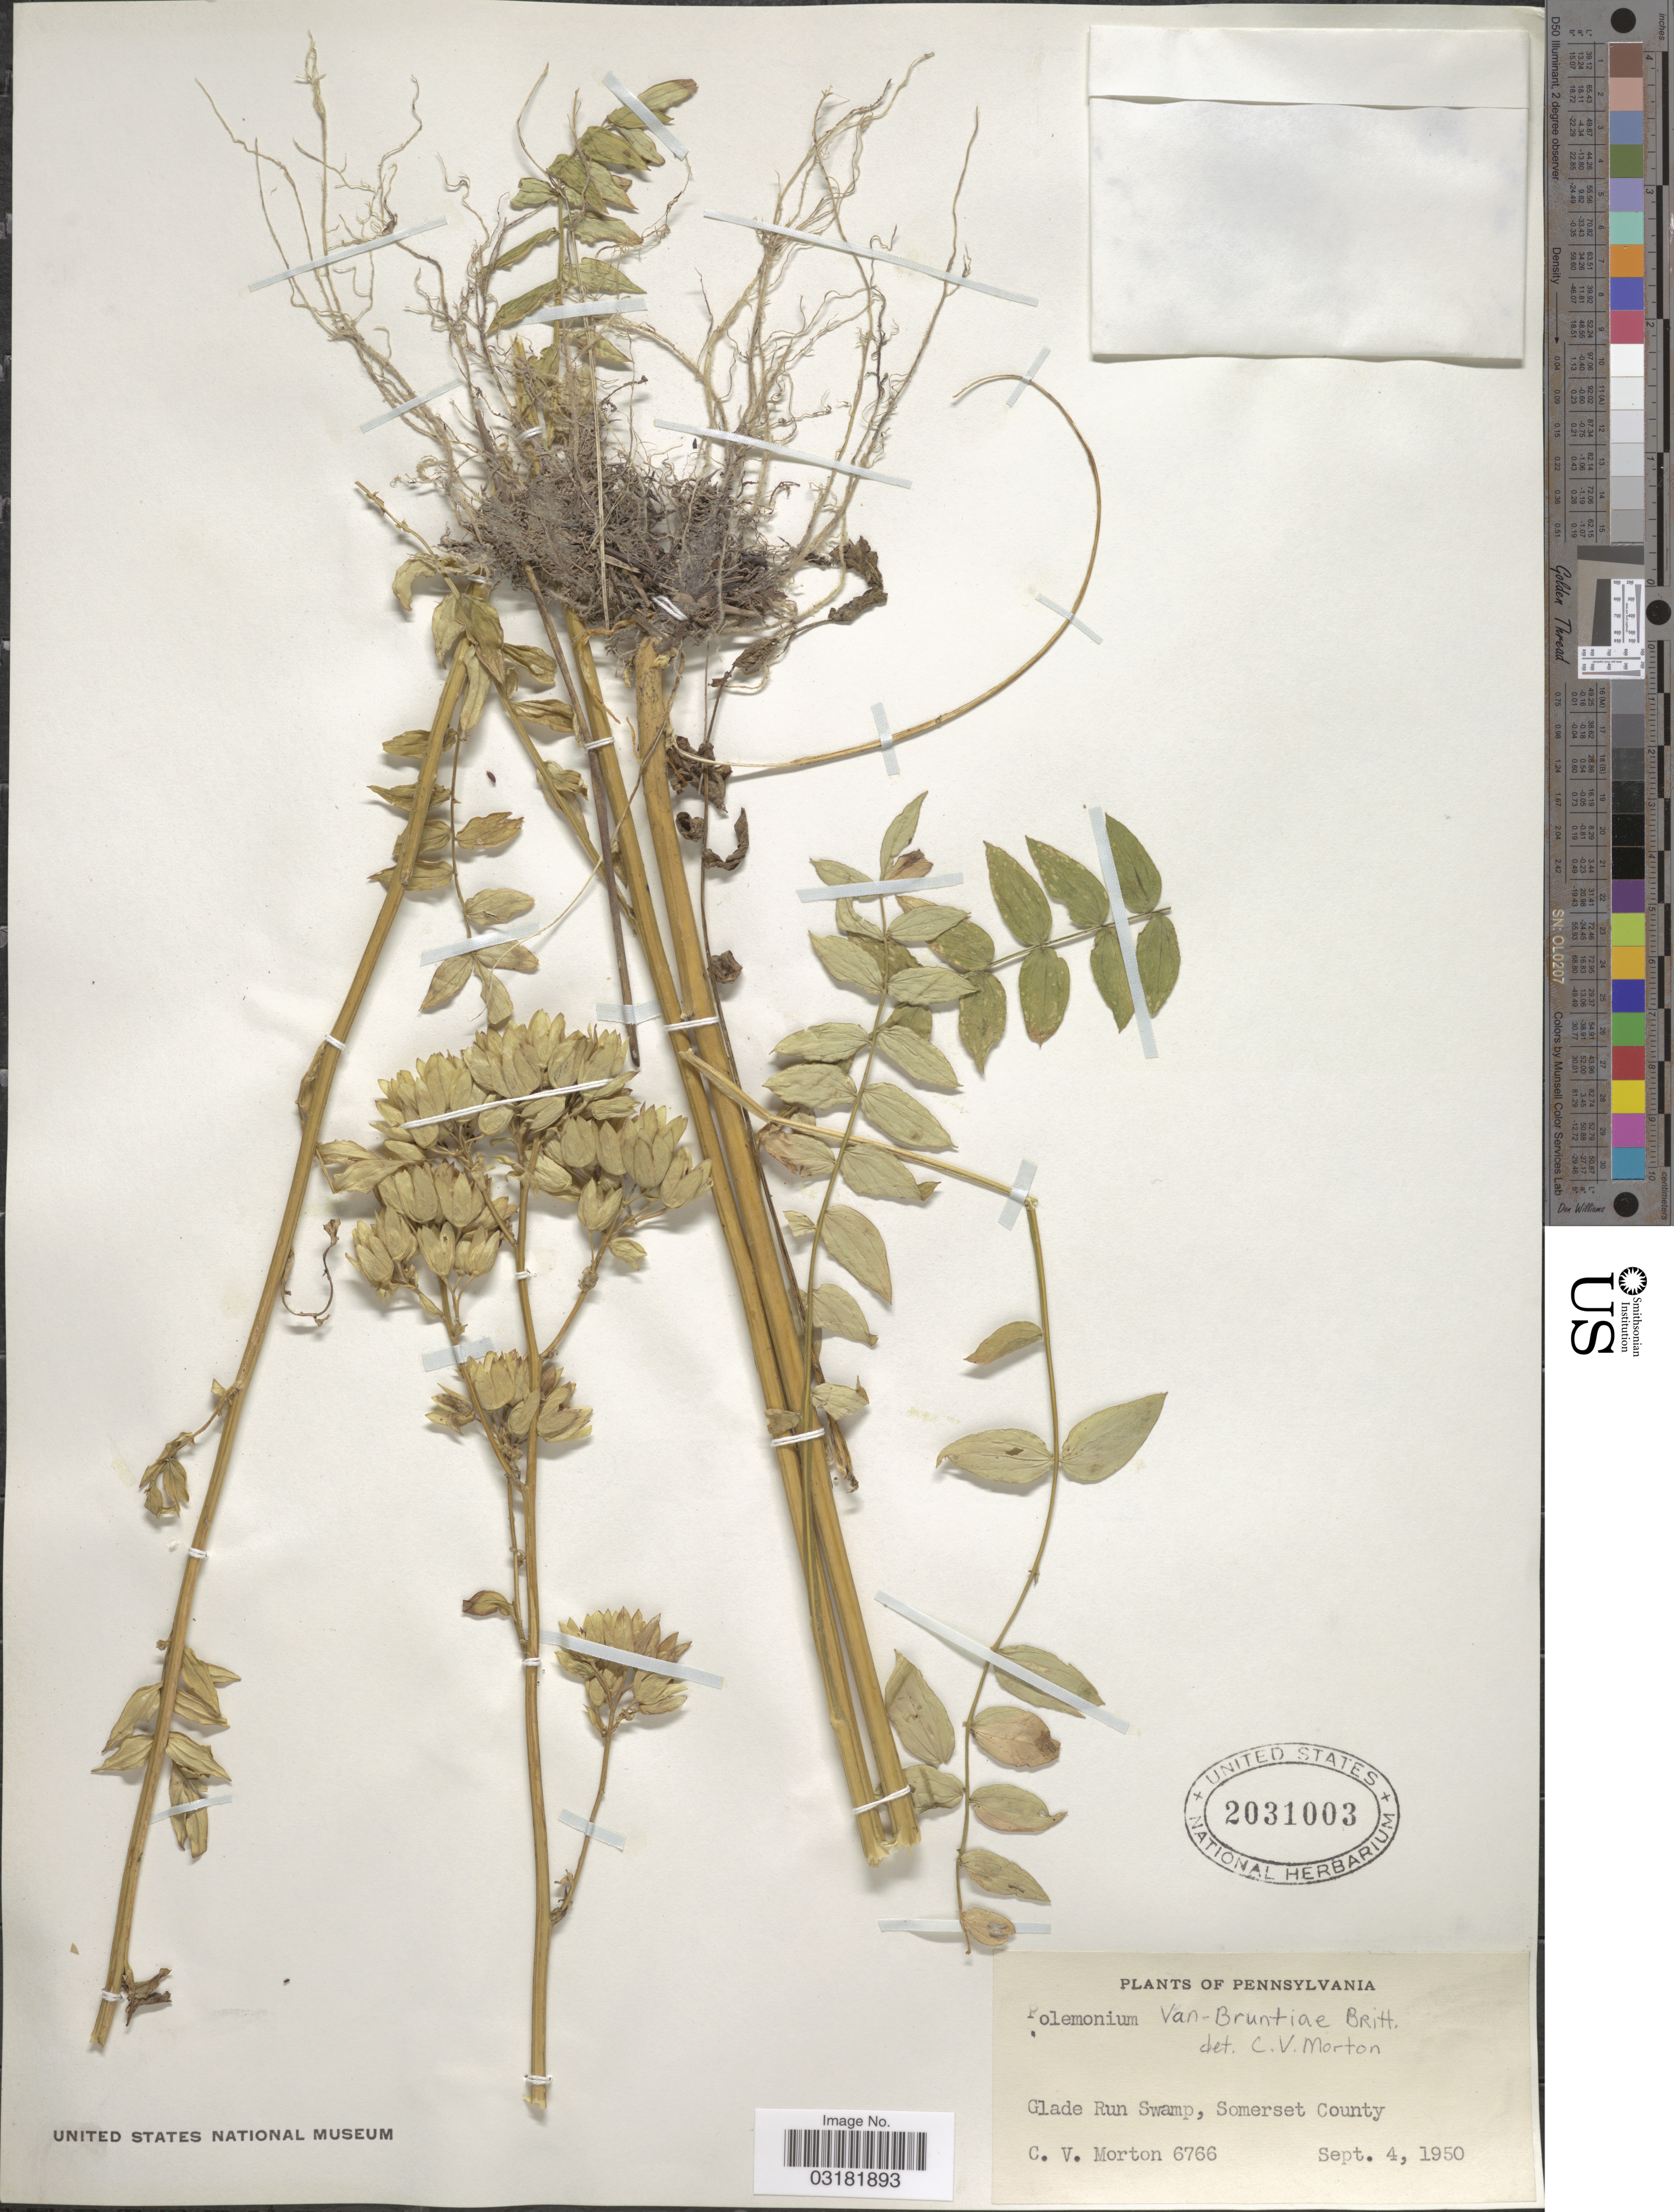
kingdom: Plantae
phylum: Tracheophyta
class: Magnoliopsida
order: Ericales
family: Polemoniaceae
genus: Polemonium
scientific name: Polemonium vanbruntiae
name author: Britton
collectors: C. V. Morton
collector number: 6766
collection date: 1950-09-04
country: United States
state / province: Pennsylvania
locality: Glade Run Swamp, Somerset County.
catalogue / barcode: US 2031003